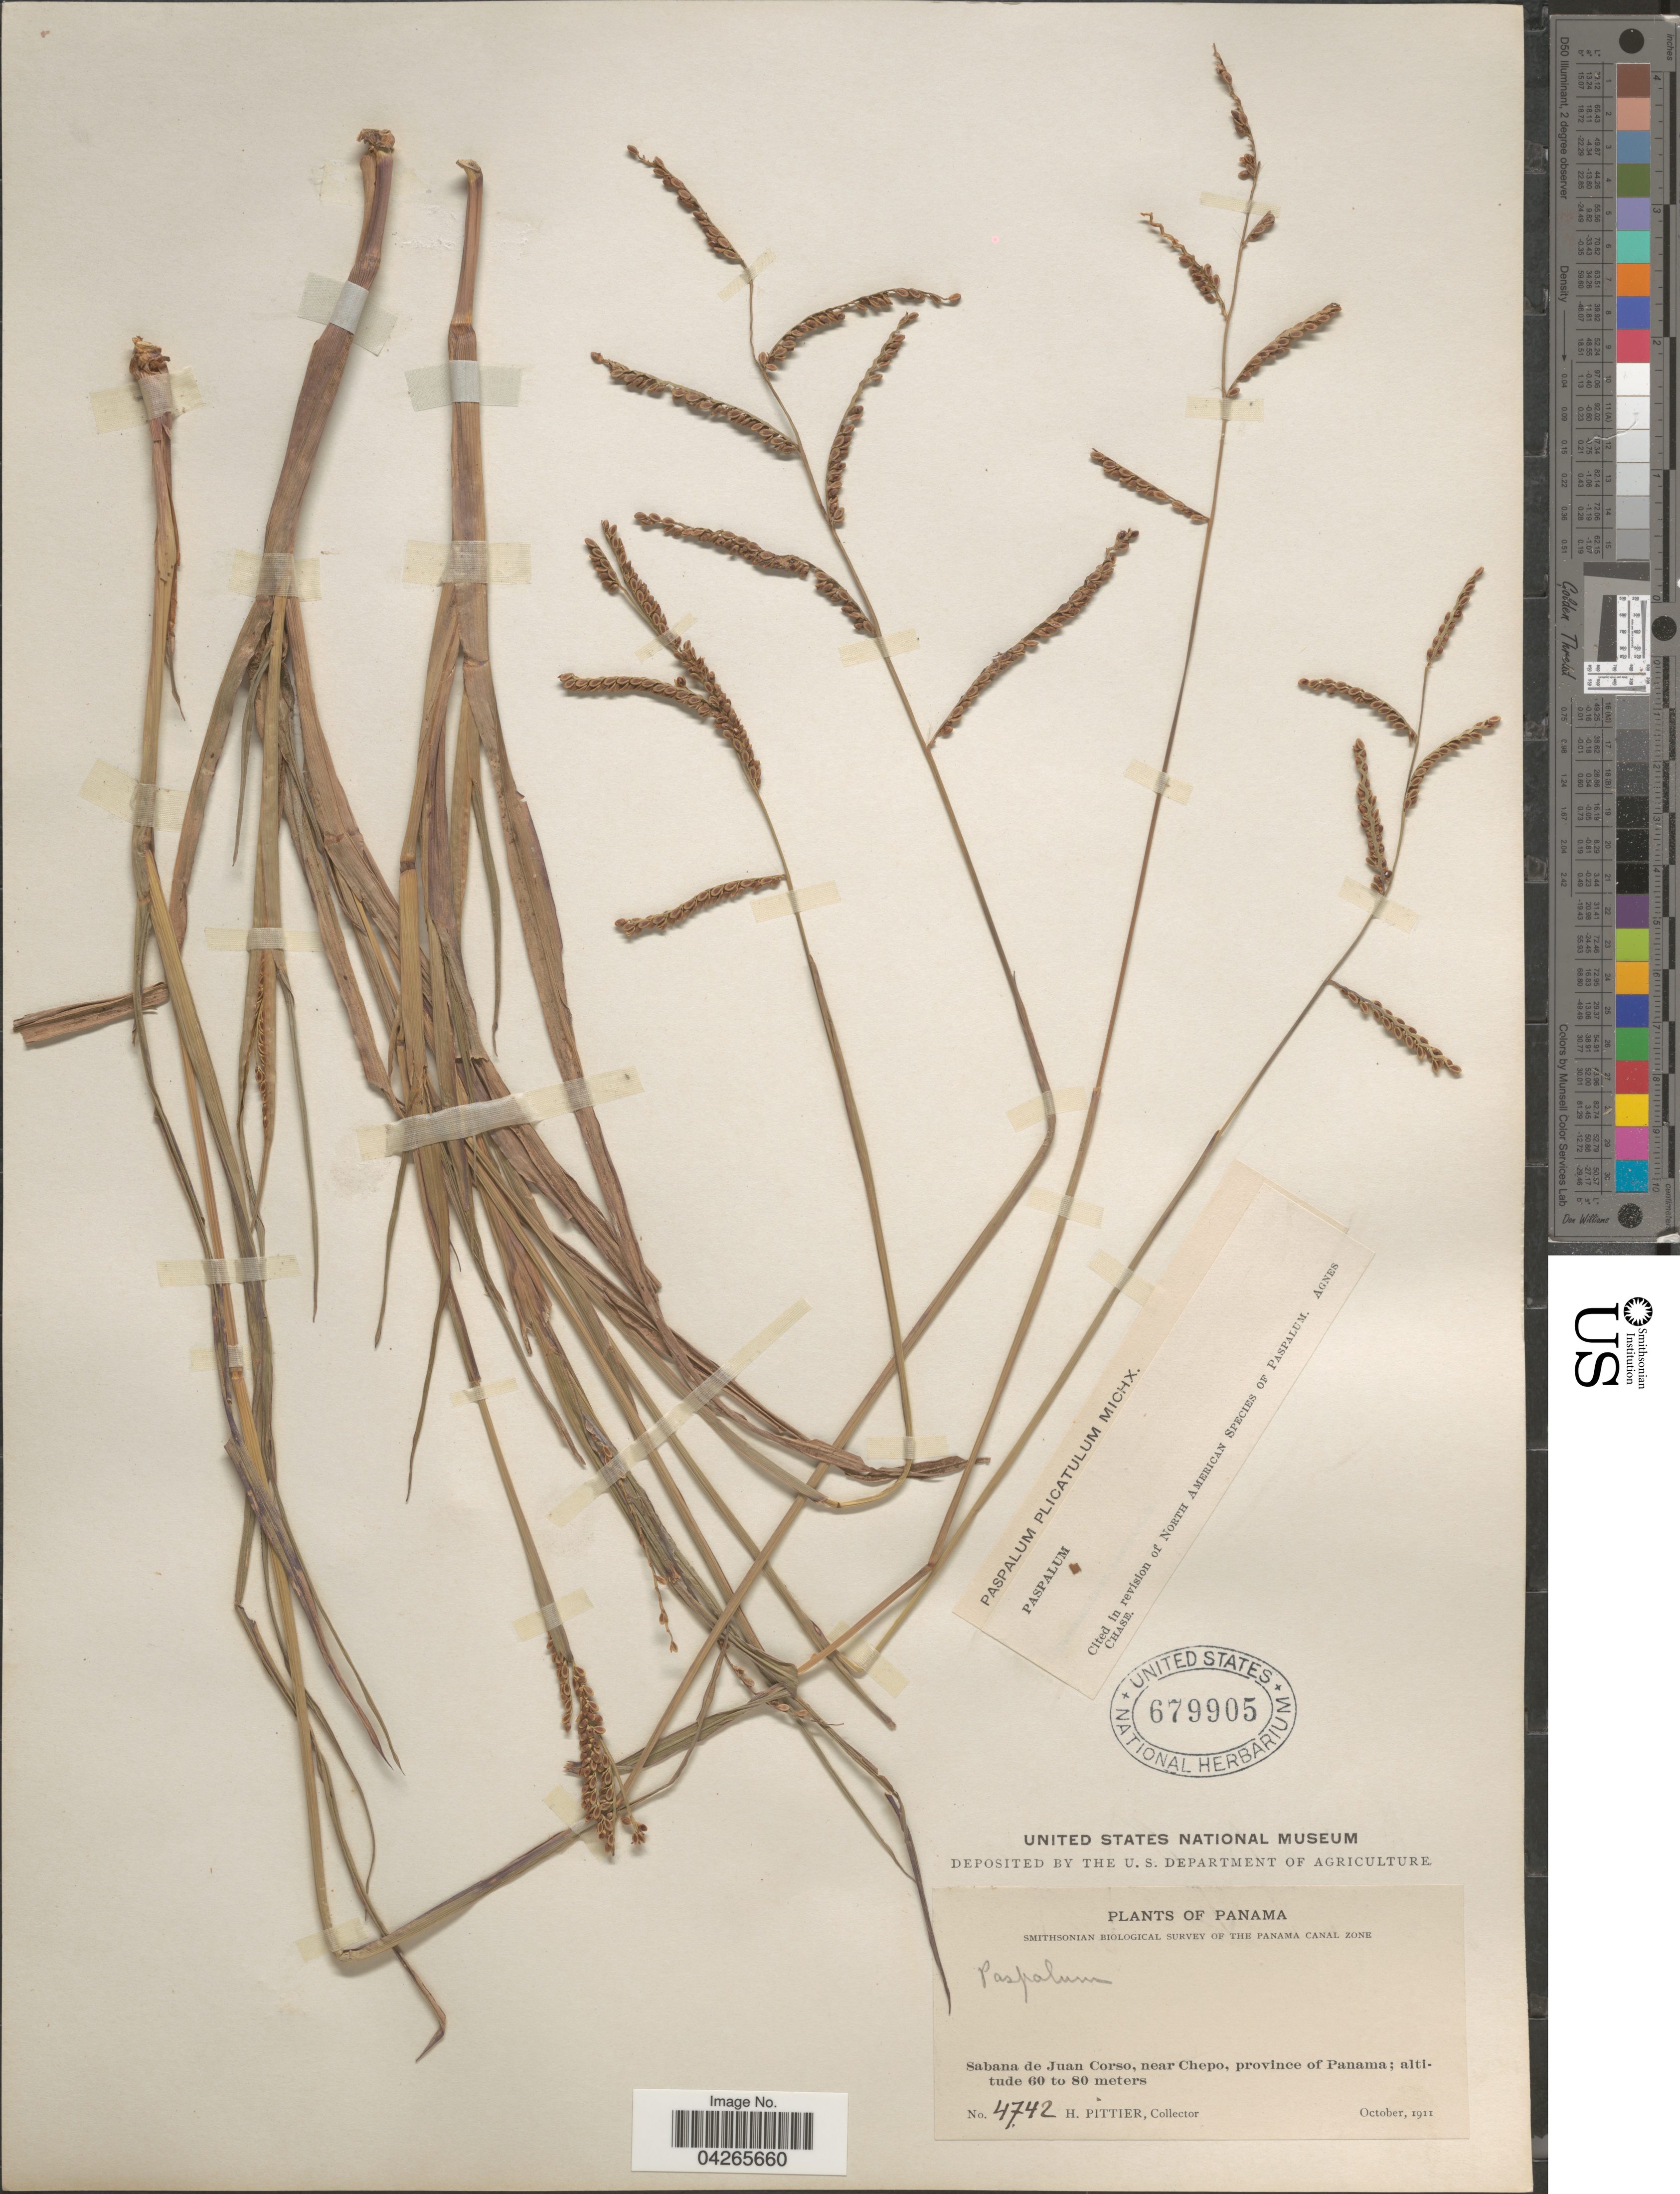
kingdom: Plantae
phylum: Tracheophyta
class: Liliopsida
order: Poales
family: Poaceae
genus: Paspalum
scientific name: Paspalum plicatulum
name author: Michx.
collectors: H. F. Pittier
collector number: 4742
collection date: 1911-10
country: Panama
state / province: Panamá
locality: Smithsonian Biological Survey of the Panama Canal Zone. Sabana de Juan Corso, near Chepo.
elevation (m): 60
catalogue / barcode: US 679905